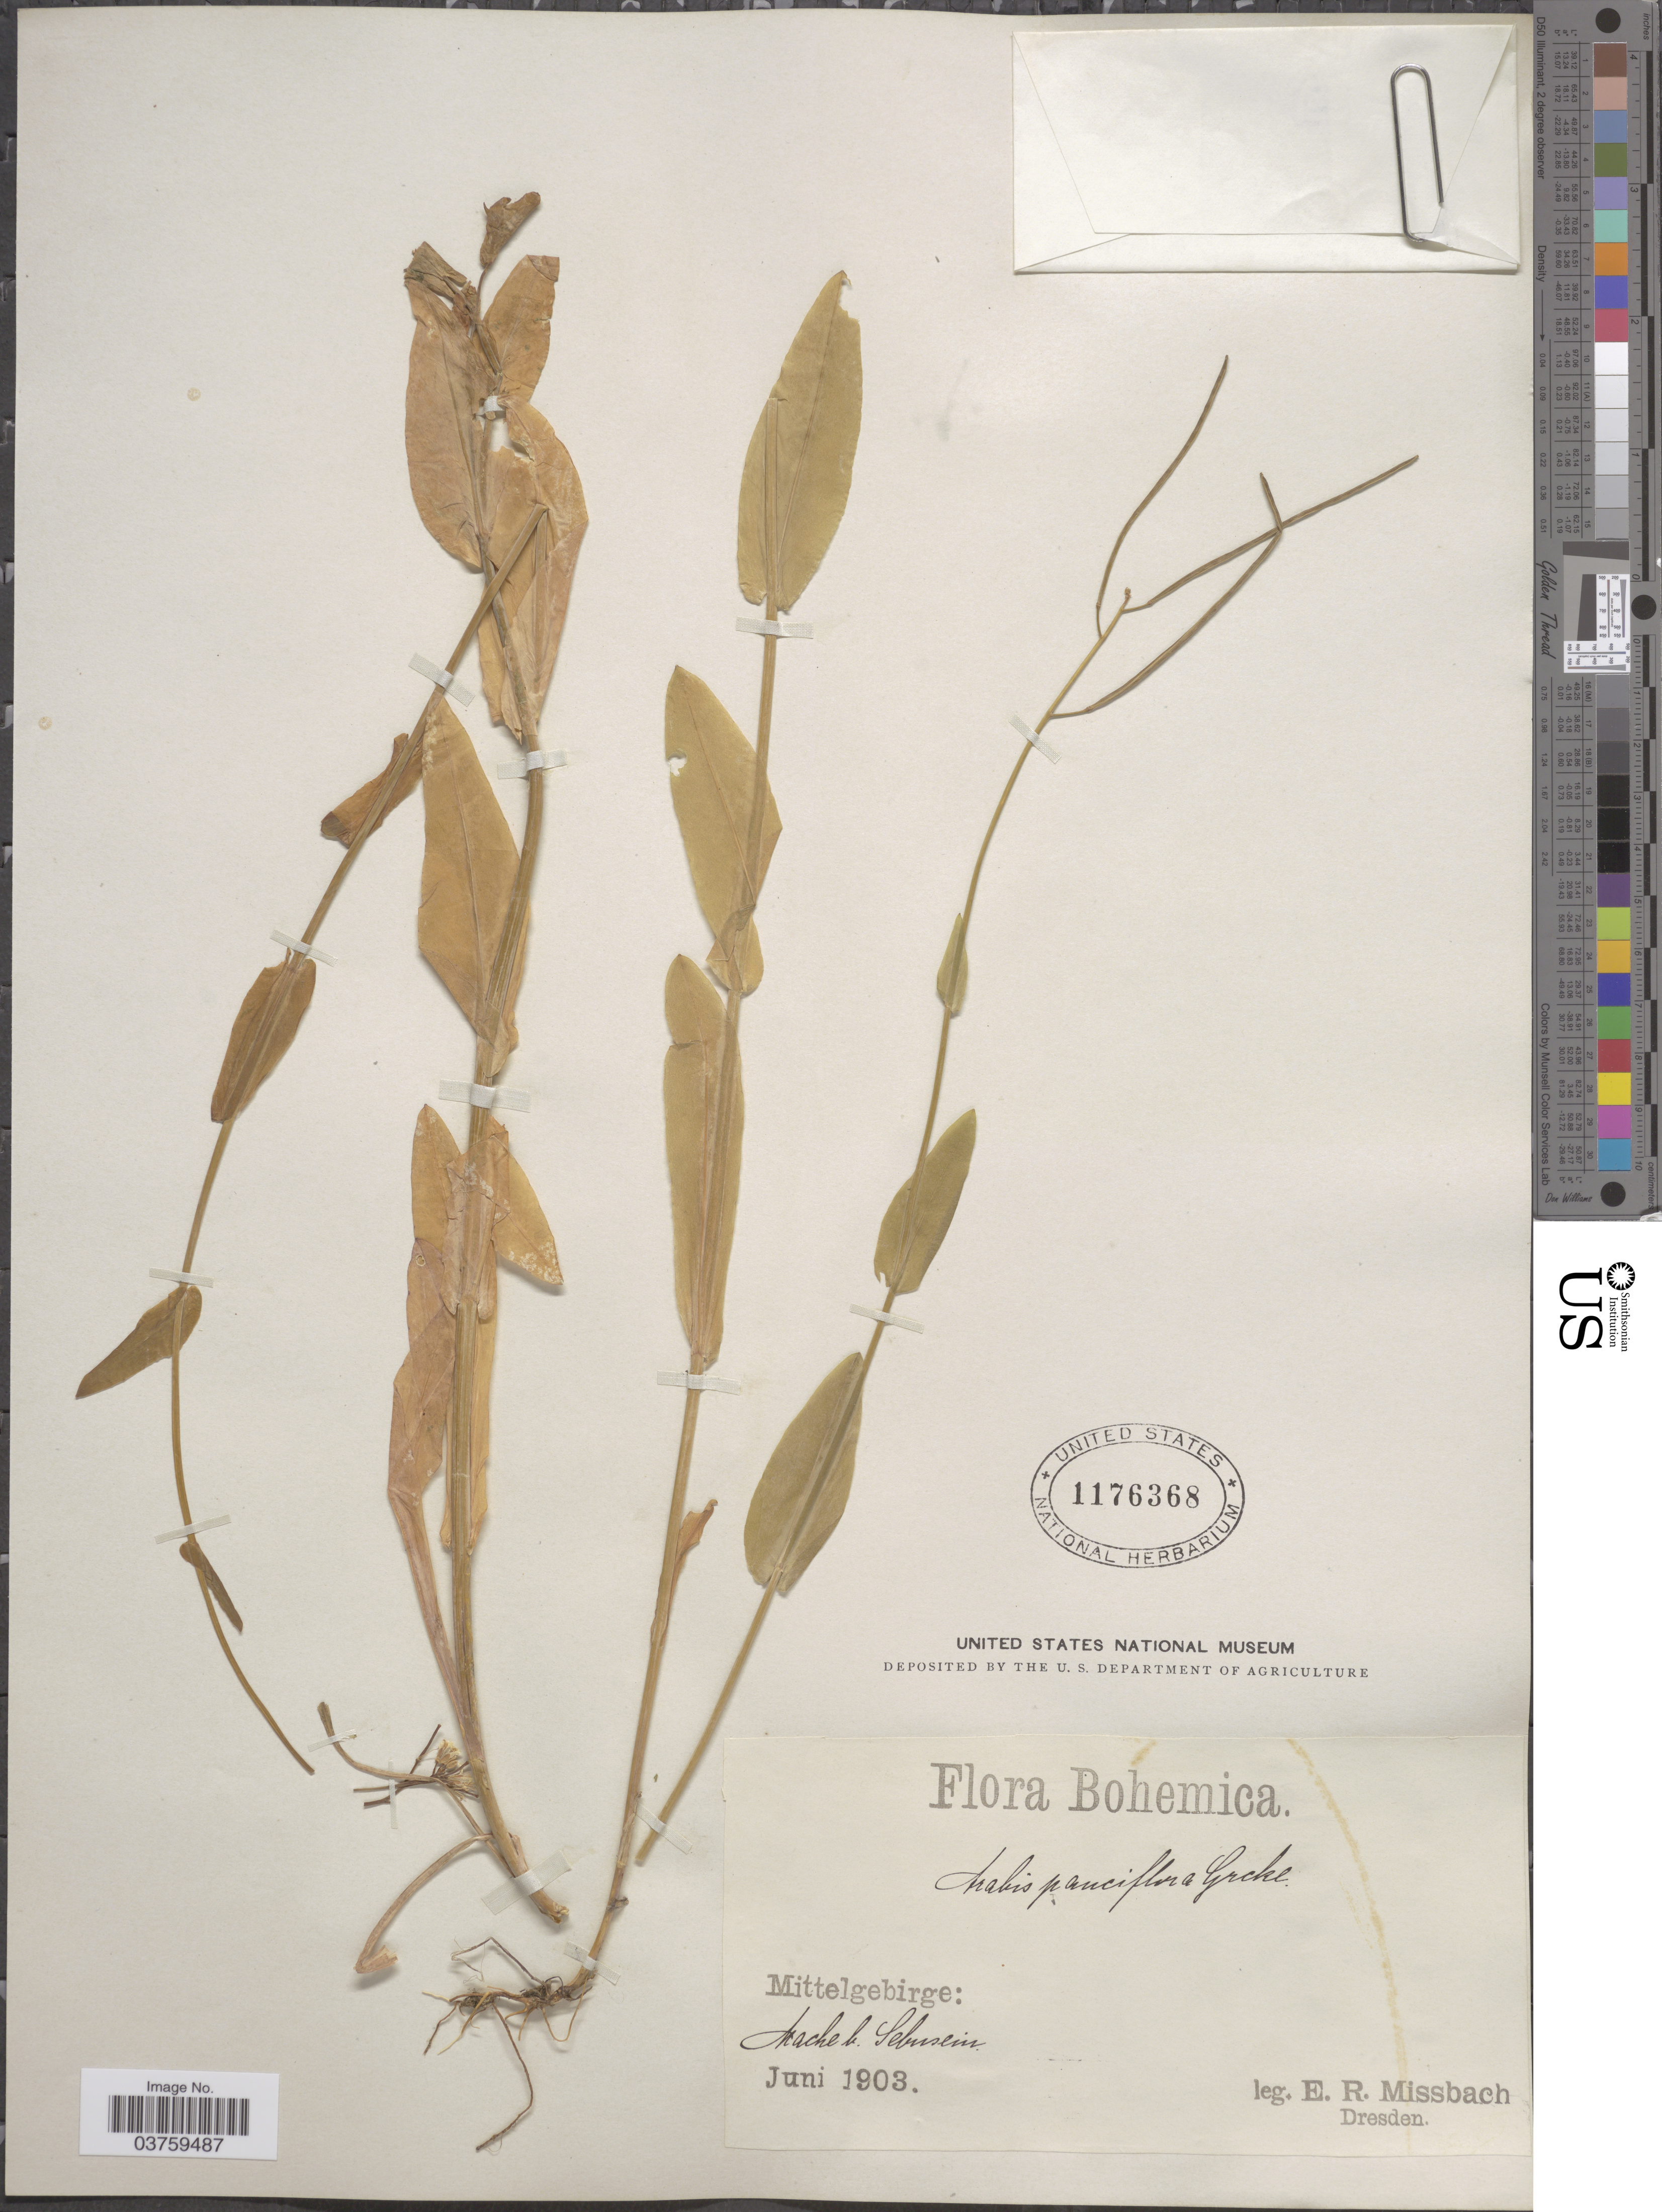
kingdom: Plantae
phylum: Tracheophyta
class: Magnoliopsida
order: Brassicales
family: Brassicaceae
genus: Arabis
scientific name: Arabis pauciflora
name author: Garcke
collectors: E. Missbach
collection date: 1903-06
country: Czechia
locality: Bohemica. Mittelgebirge: Nache b. Sebusein.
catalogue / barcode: US 1176368